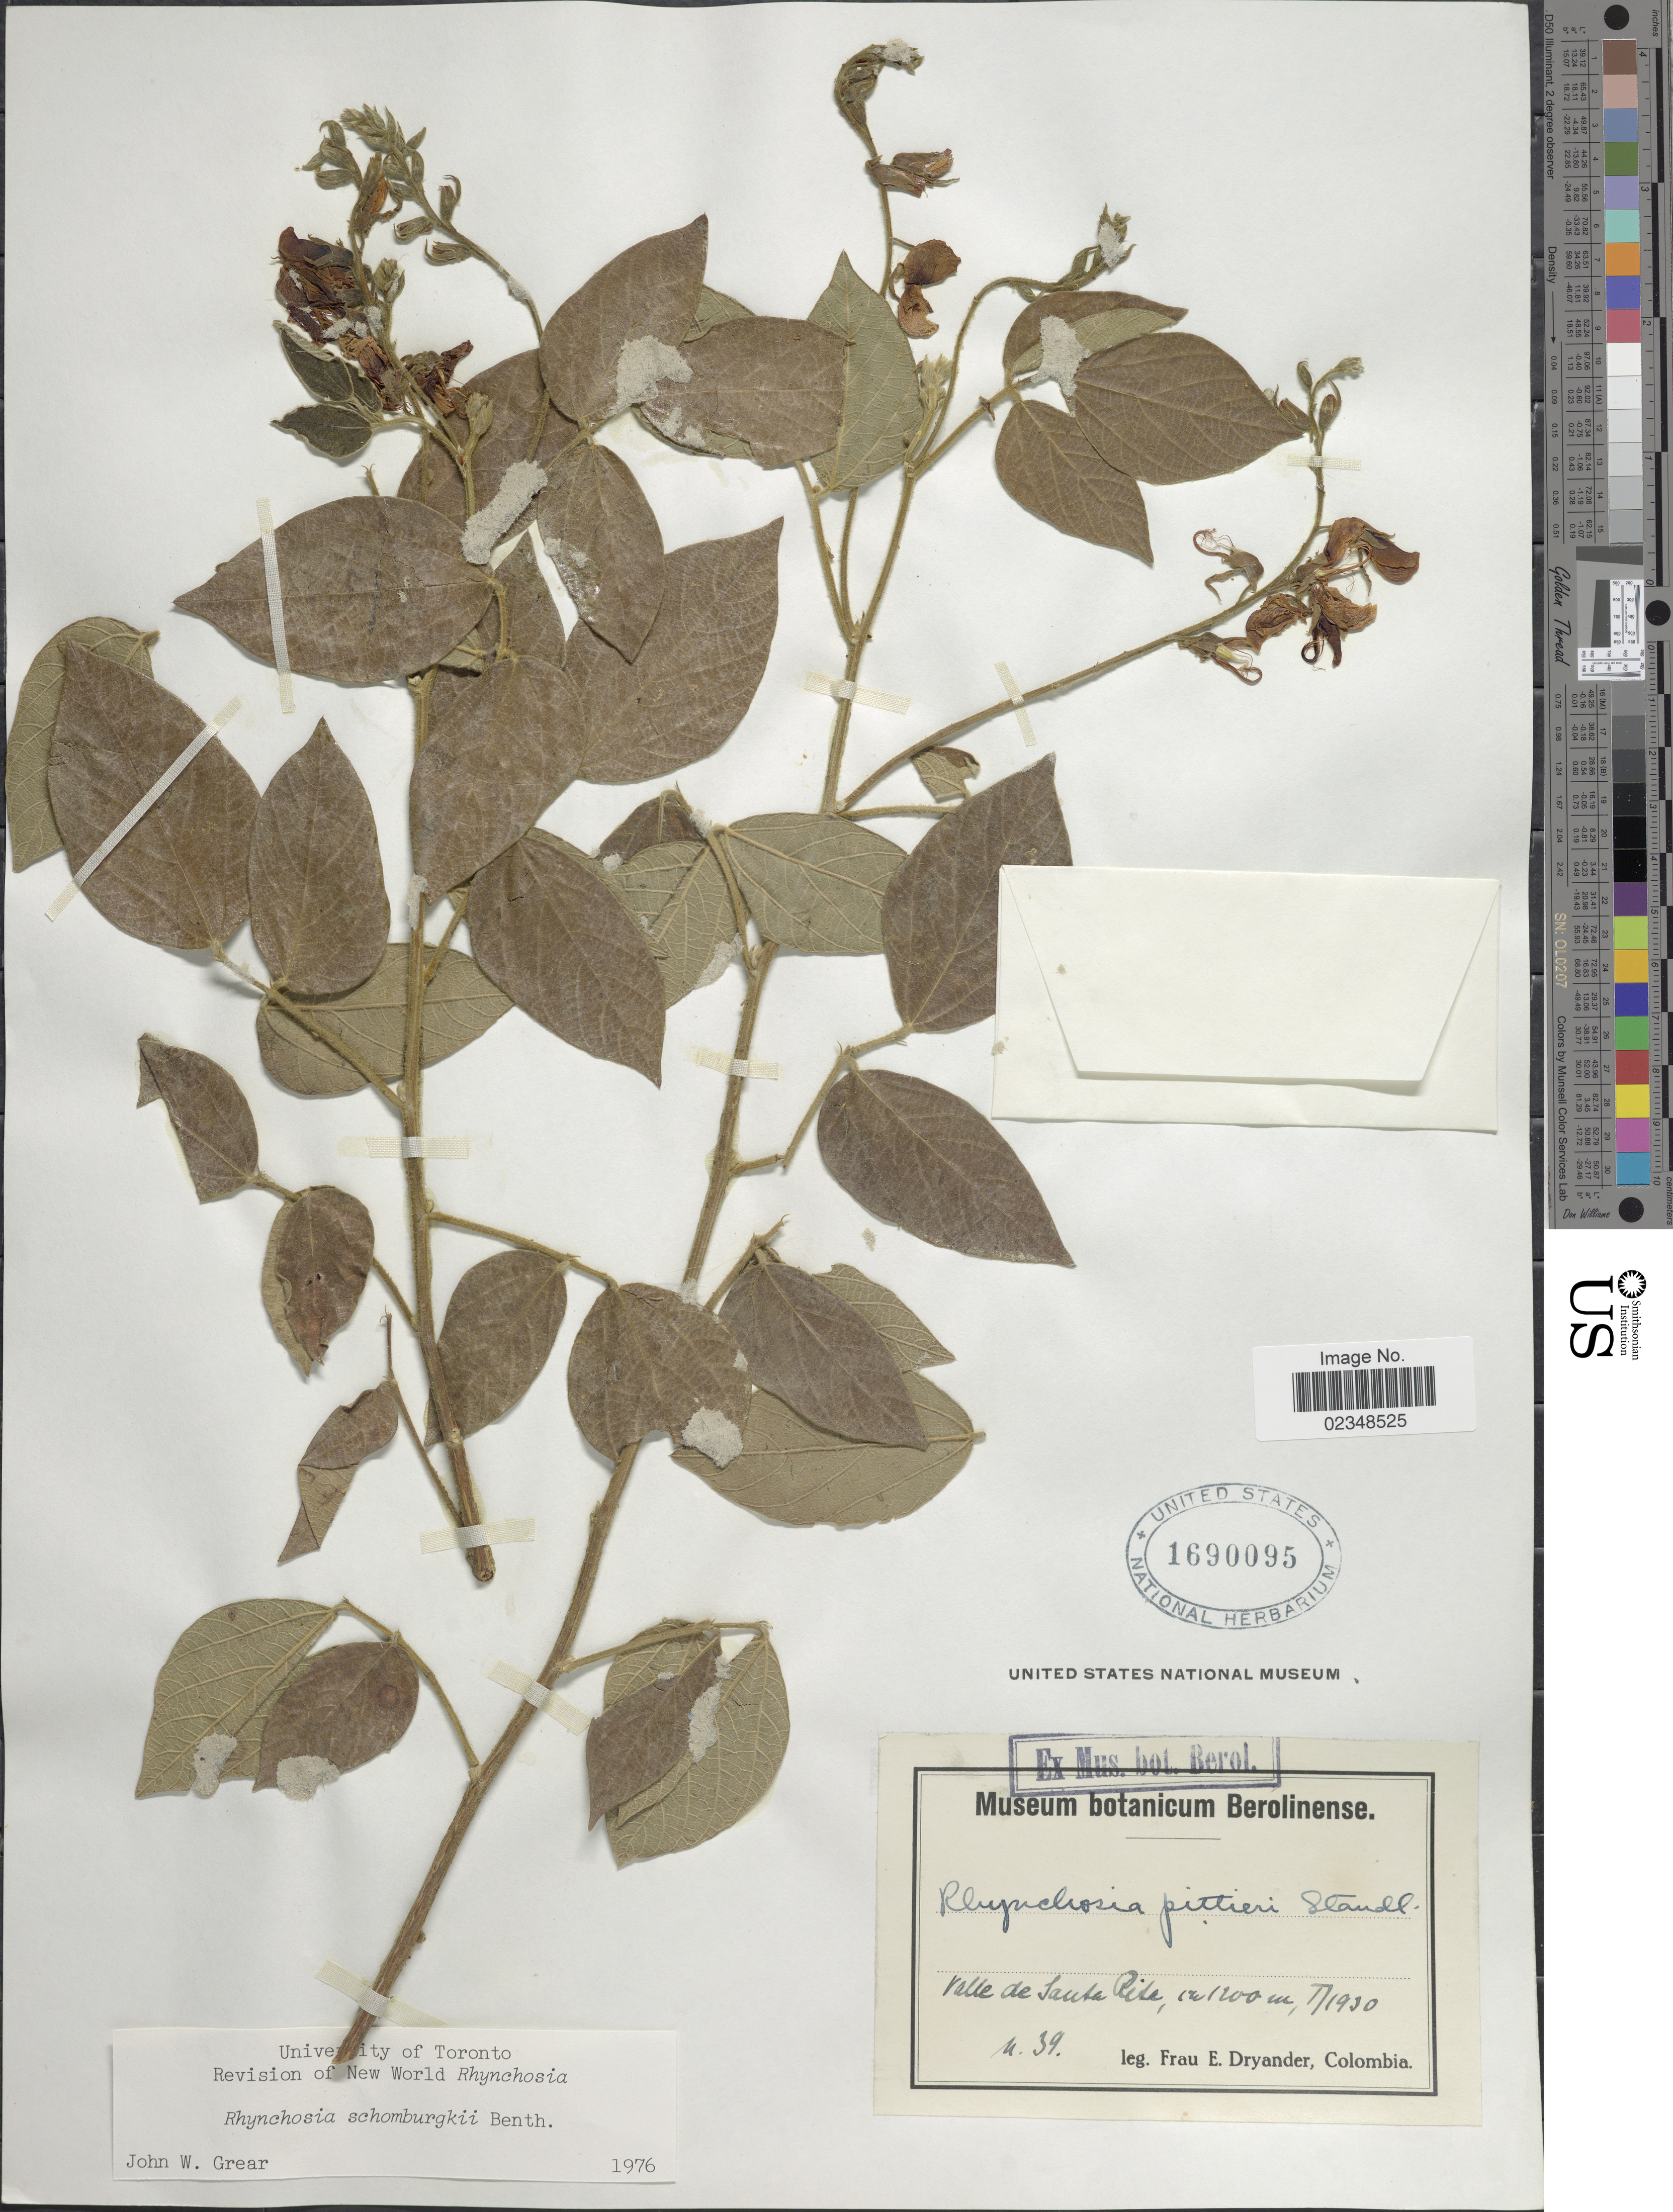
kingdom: Plantae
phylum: Tracheophyta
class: Magnoliopsida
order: Fabales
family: Fabaceae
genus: Rhynchosia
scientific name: Rhynchosia schomburgkii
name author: Benth. in Mart.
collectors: F. Dryander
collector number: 39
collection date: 1930-01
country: Colombia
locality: Valle de Santa Rita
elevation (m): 1200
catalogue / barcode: US 1690095